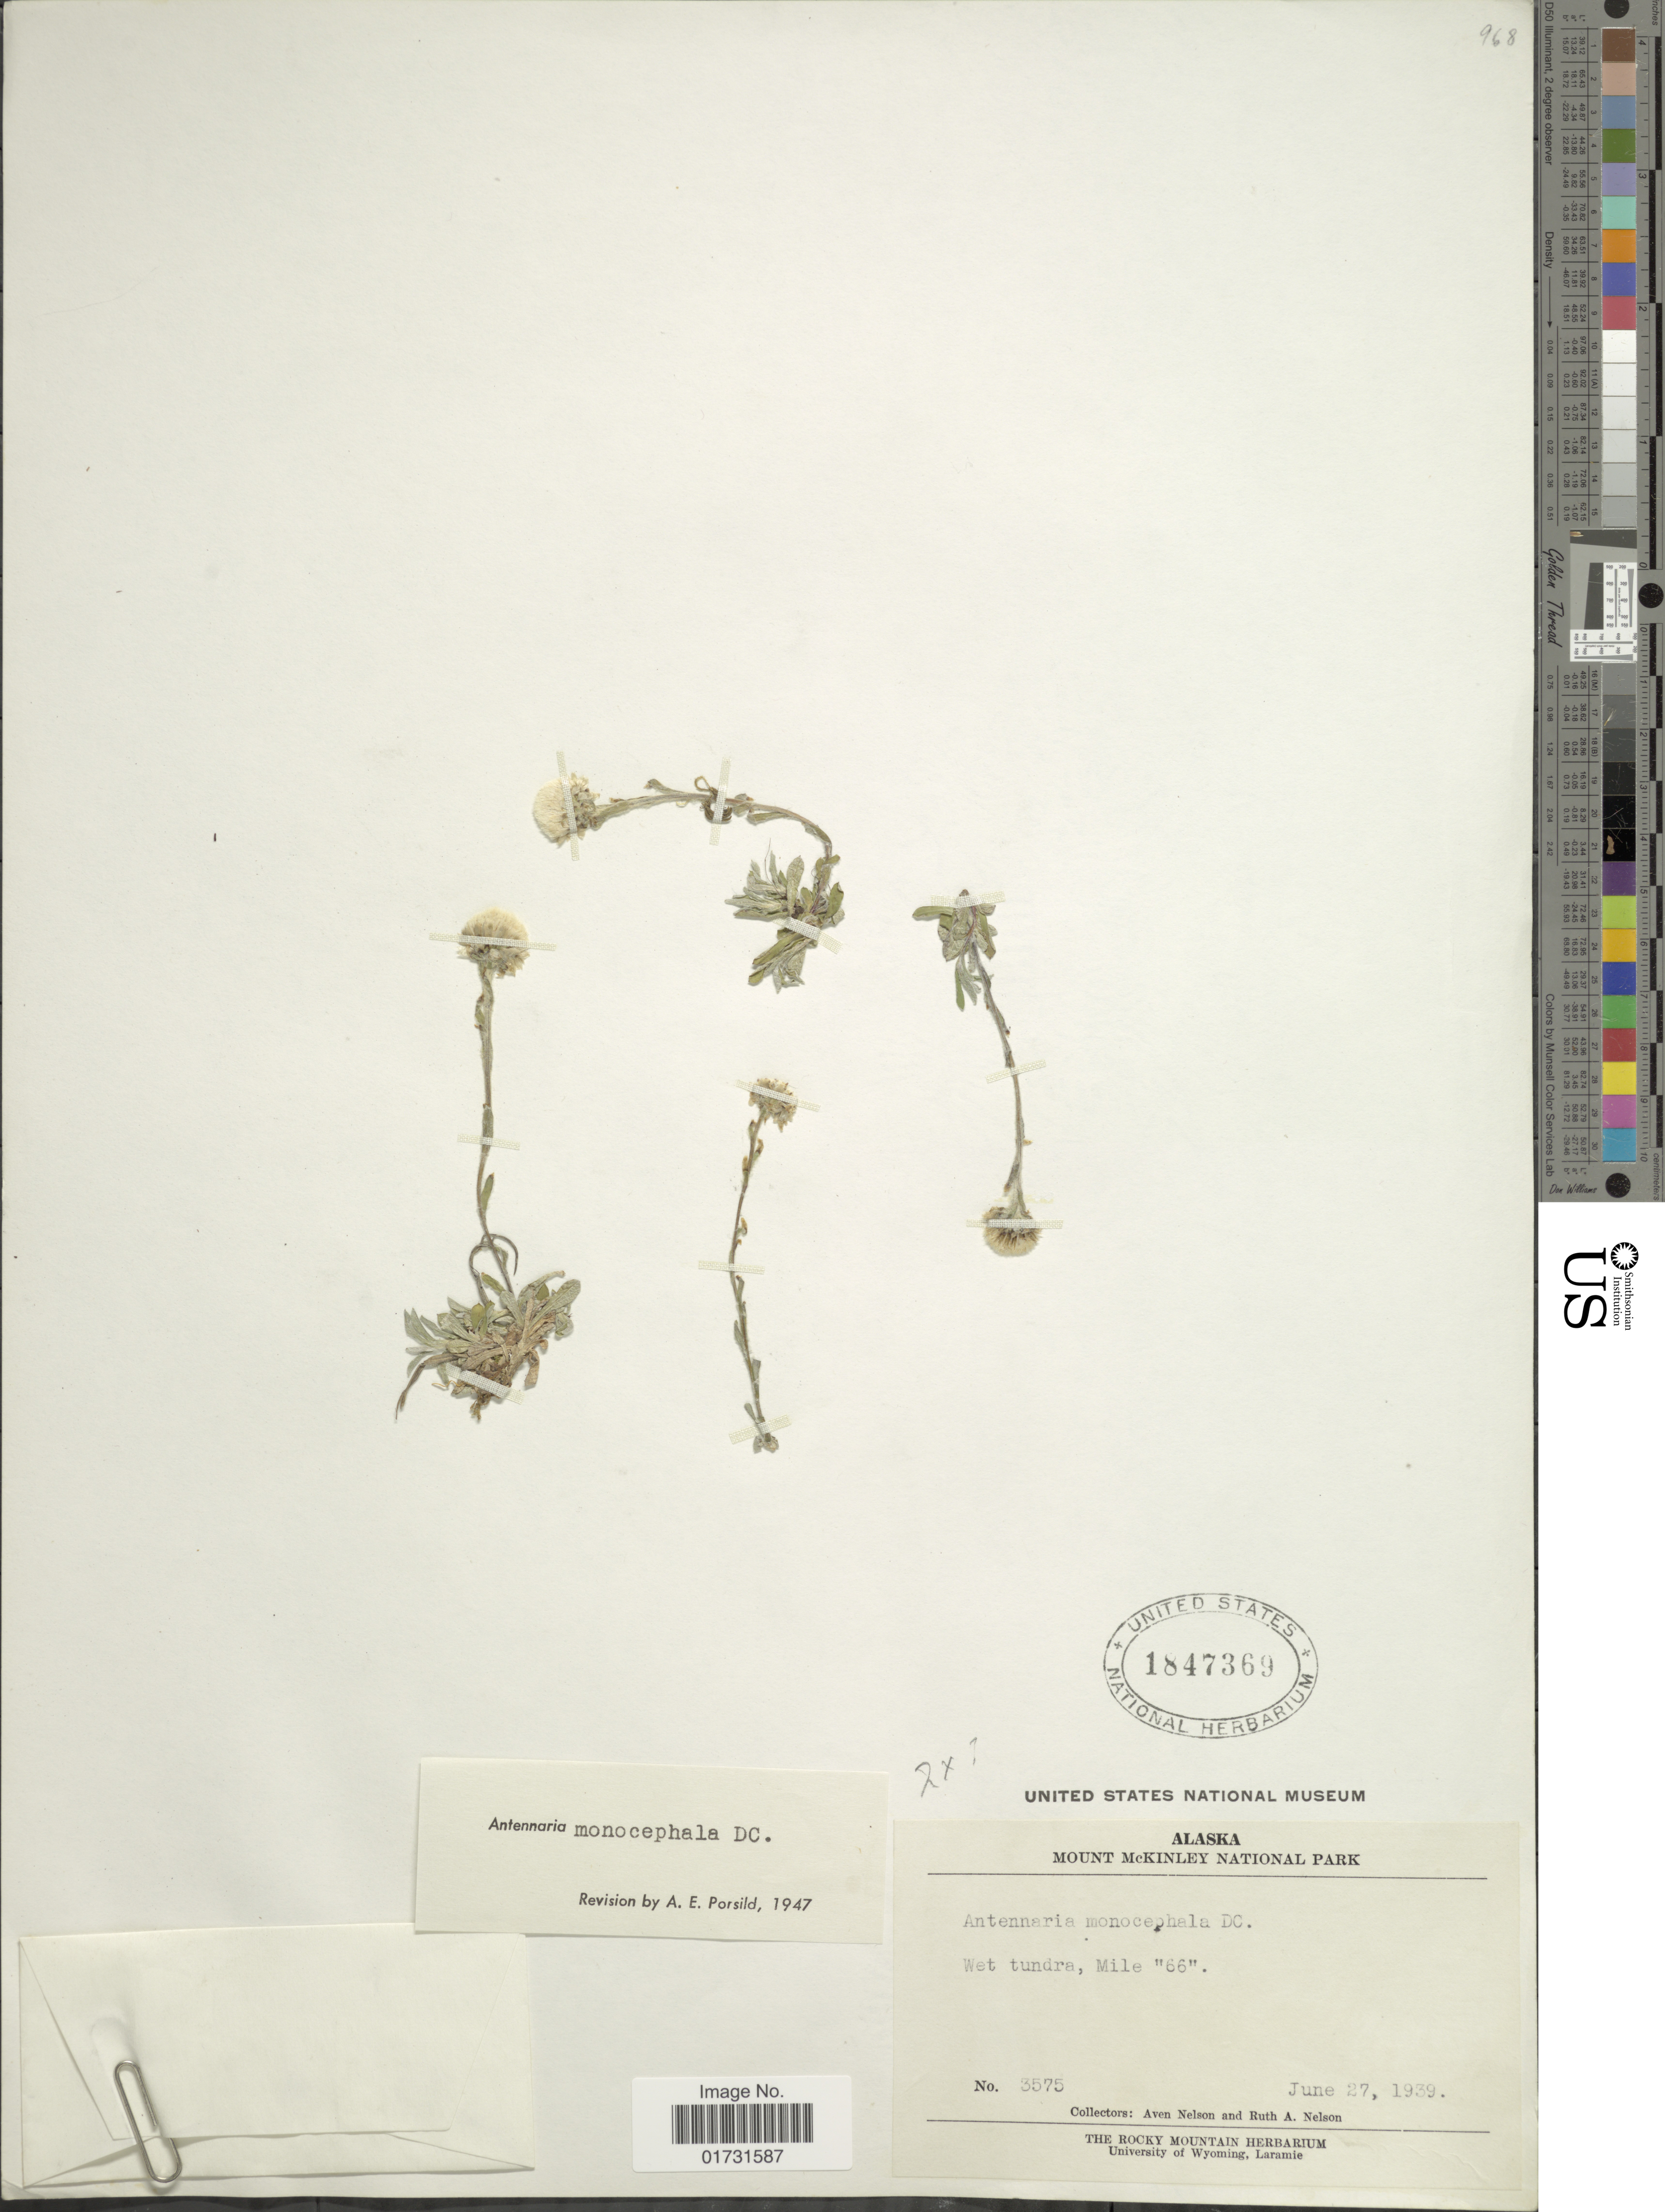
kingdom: Plantae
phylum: Tracheophyta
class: Magnoliopsida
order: Asterales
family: Asteraceae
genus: Antennaria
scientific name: Antennaria monocephala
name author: DC.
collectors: A. Nelson & R. A. Nelson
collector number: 3575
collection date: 1939-06-27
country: United States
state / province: Alaska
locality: Mount McKinley National Park. Mile "66"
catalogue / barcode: US 1847369